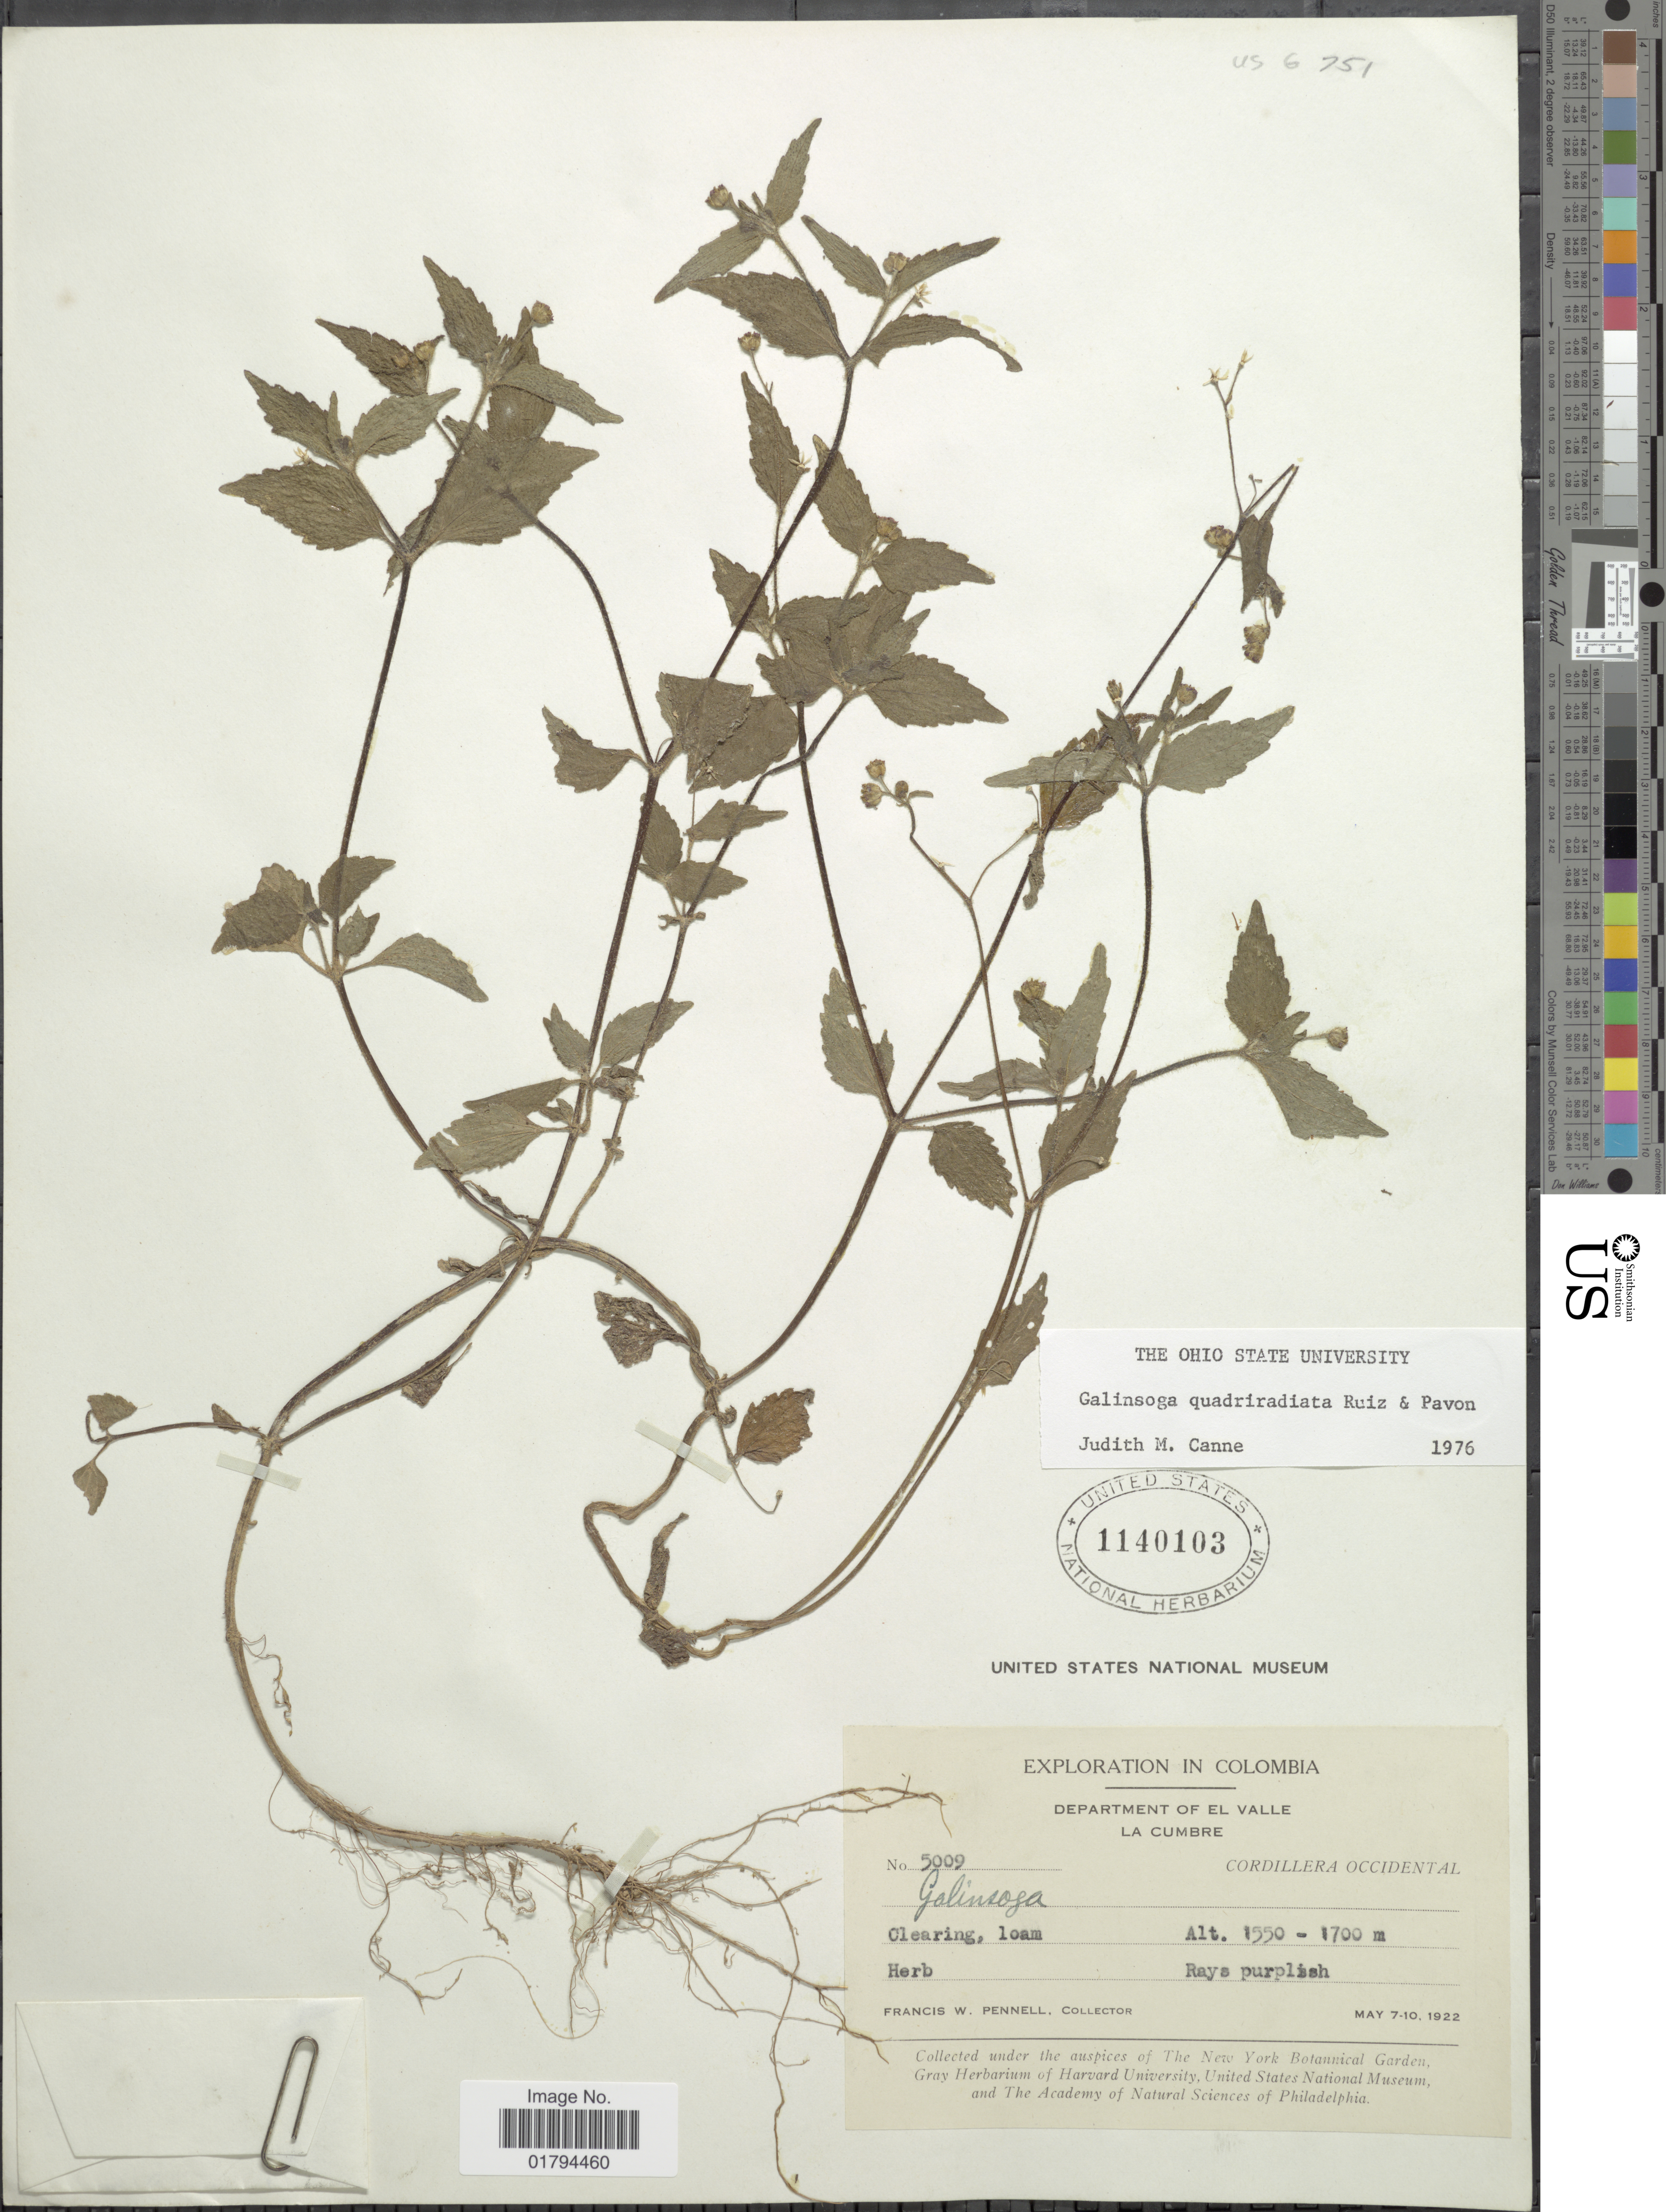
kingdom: Plantae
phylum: Tracheophyta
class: Magnoliopsida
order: Asterales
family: Asteraceae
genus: Galinsoga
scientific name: Galinsoga quadriradiata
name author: Ruiz & Pav.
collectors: F. W. Pennell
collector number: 5009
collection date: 1922-05-07/1922-05-10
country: Colombia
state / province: Valle del Cauca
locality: Department of El Valle. la Cumbre. Cordillera Occidental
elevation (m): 1550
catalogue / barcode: US 1140103